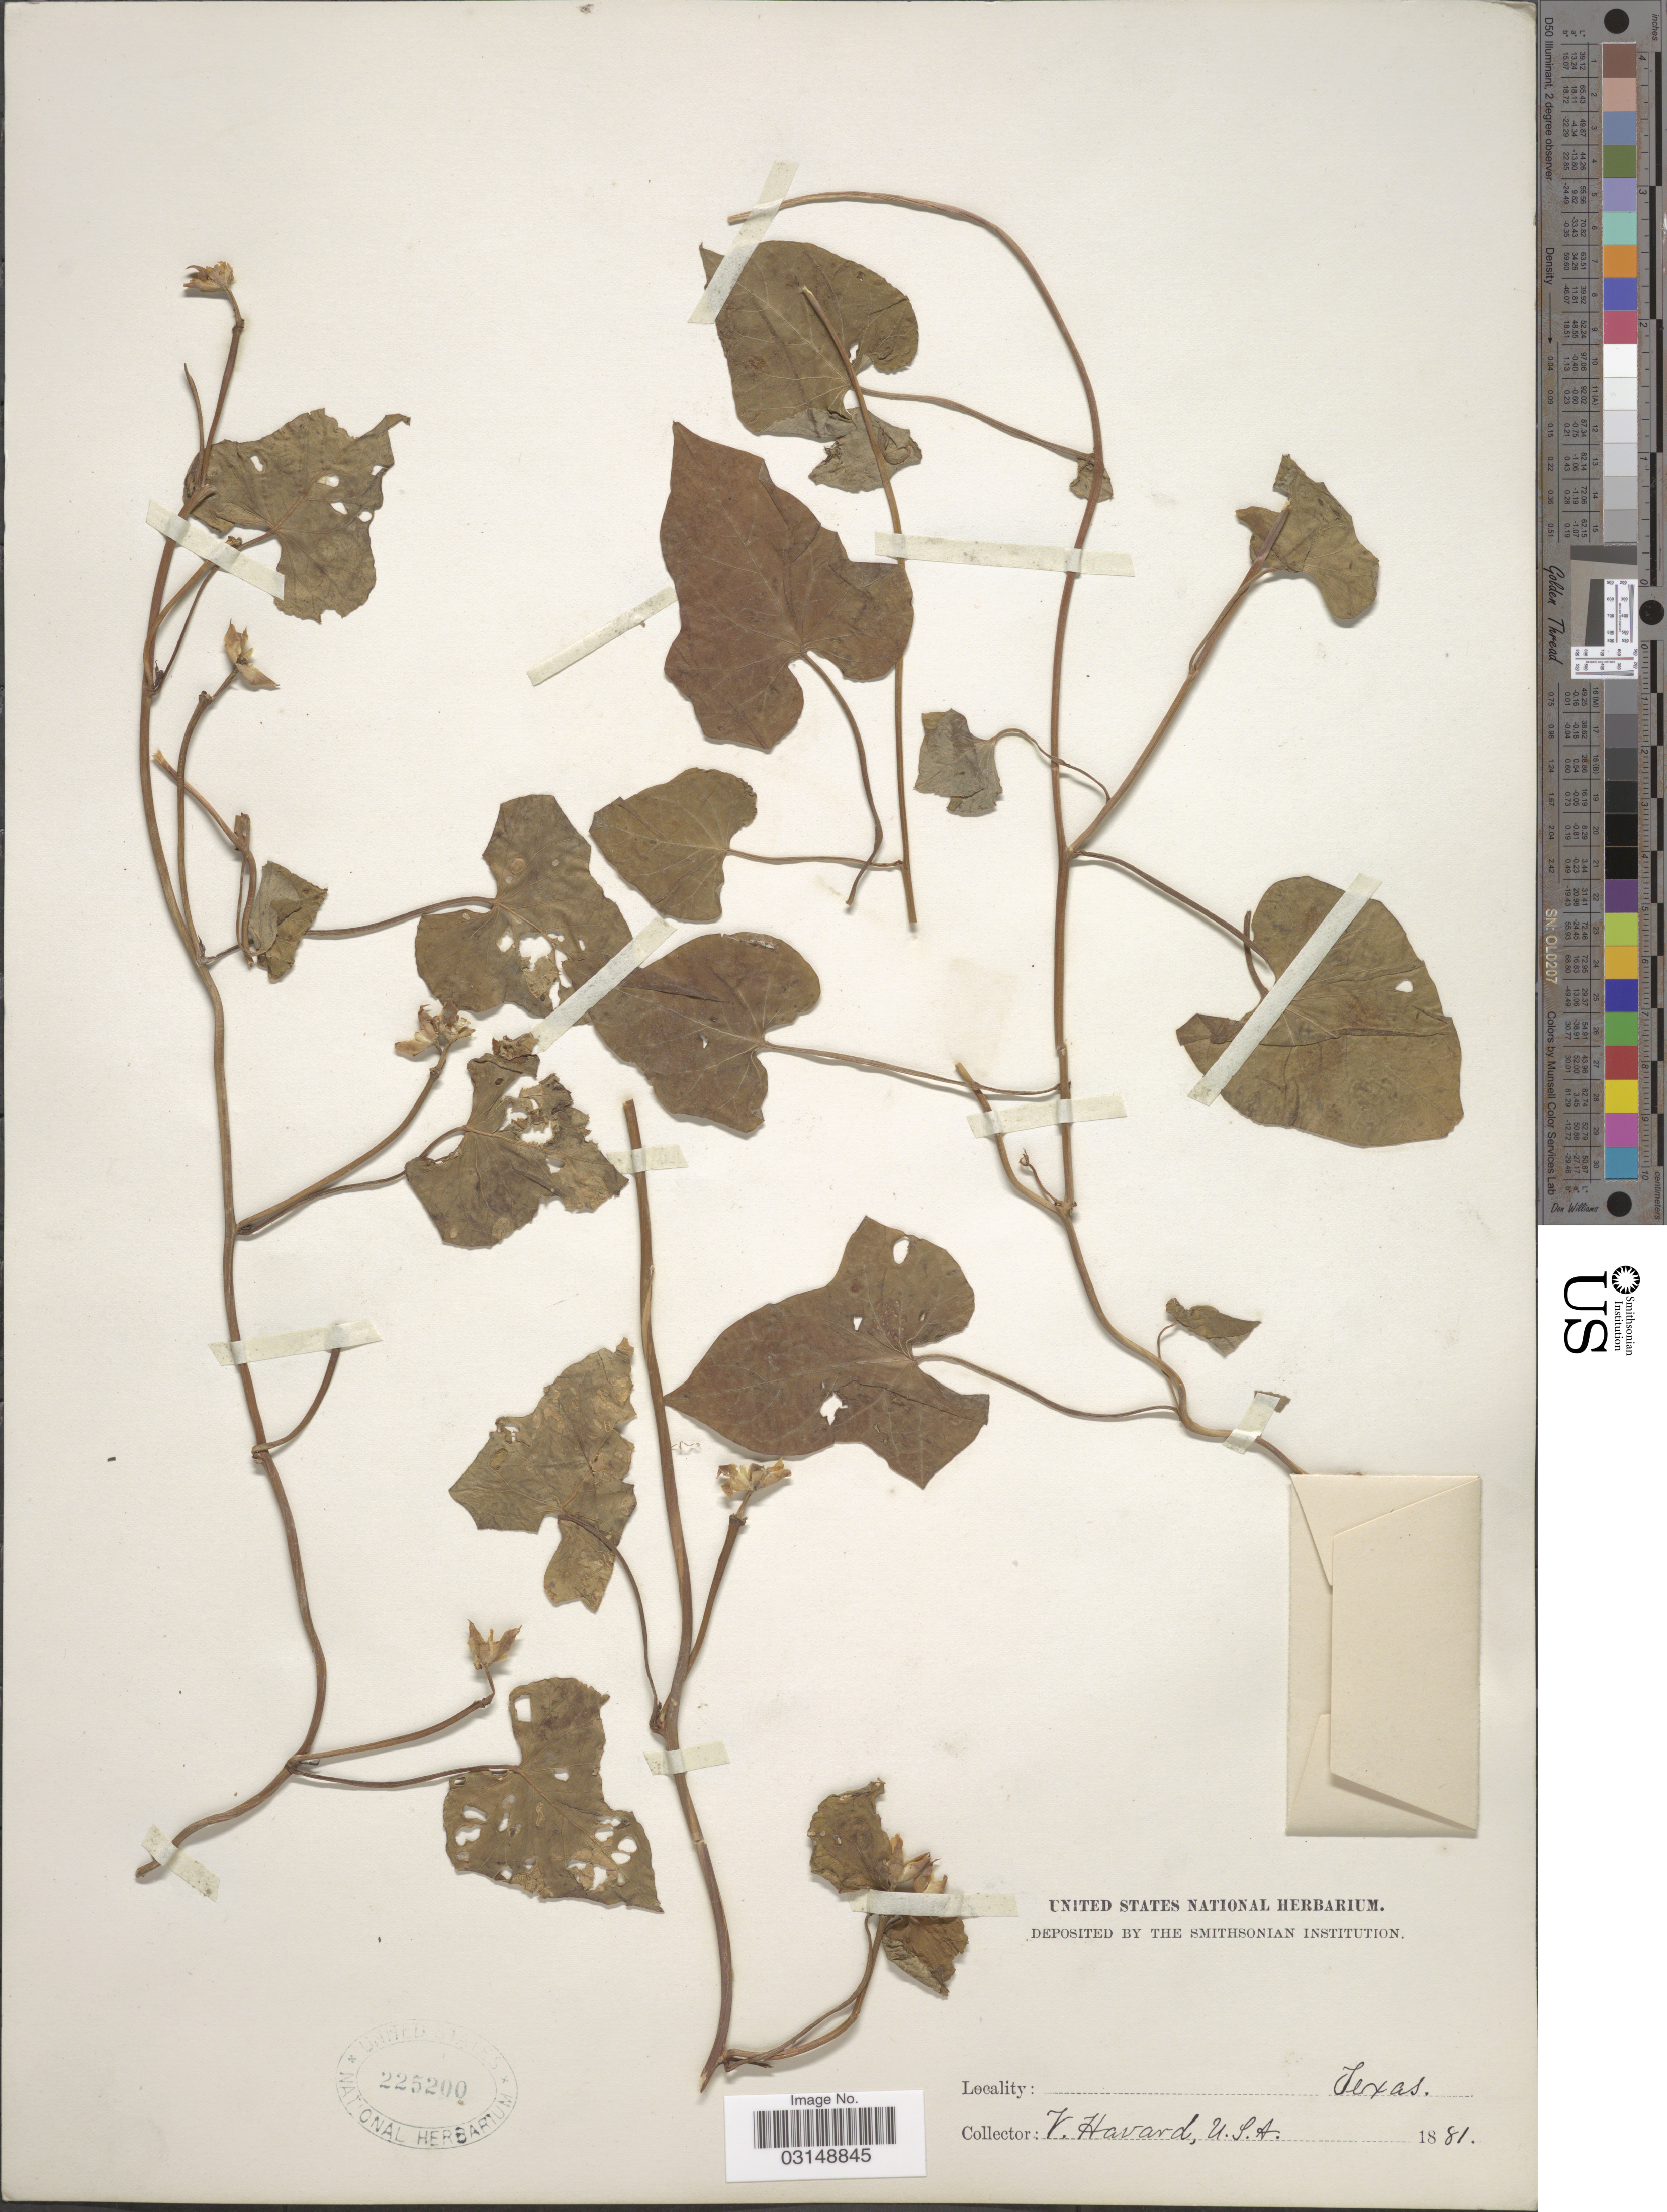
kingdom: Plantae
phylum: Tracheophyta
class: Magnoliopsida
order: Solanales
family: Convolvulaceae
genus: Ipomoea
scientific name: Ipomoea lacunosa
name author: L.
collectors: V. Havard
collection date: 1881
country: United States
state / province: Texas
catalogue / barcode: US 225200